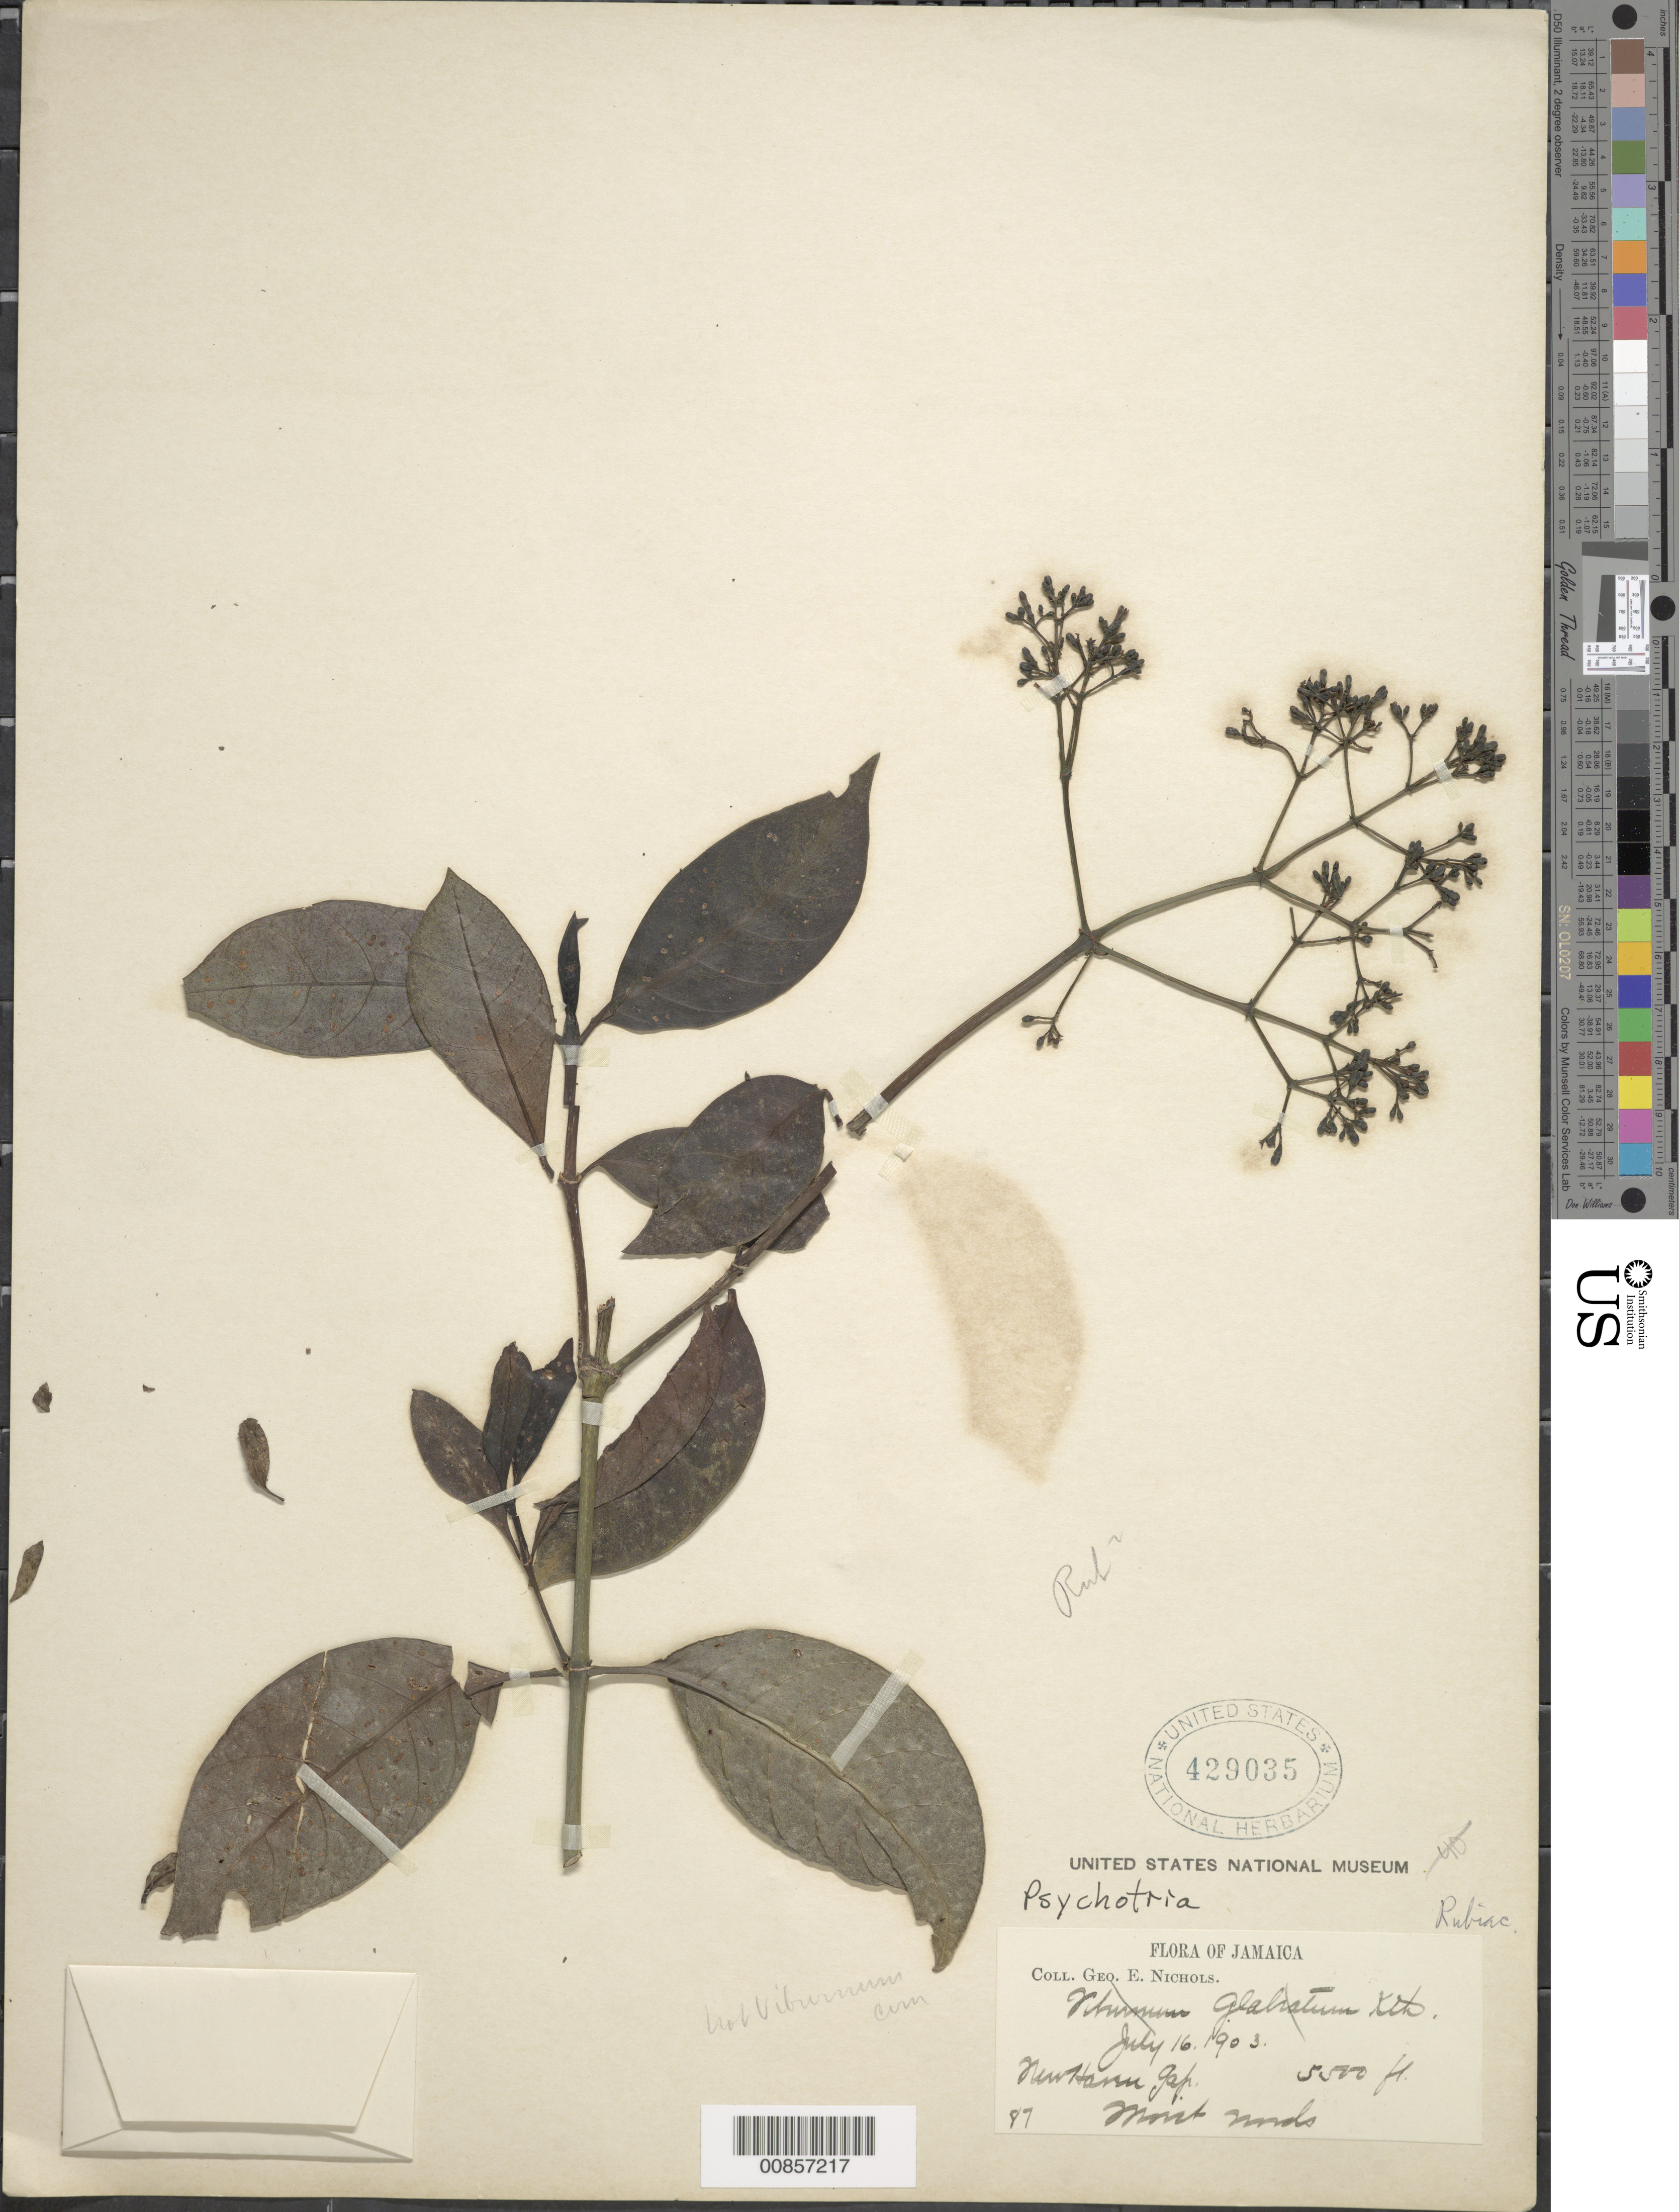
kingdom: Plantae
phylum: Tracheophyta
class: Magnoliopsida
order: Gentianales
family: Rubiaceae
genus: Psychotria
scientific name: Psychotria sp.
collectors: G. E. Nichols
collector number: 87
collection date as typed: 16 Jul 1903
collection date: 1903-07-16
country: Jamaica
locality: New Harm (sp?) Gap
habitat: Moist woods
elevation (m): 1676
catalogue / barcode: US 429035